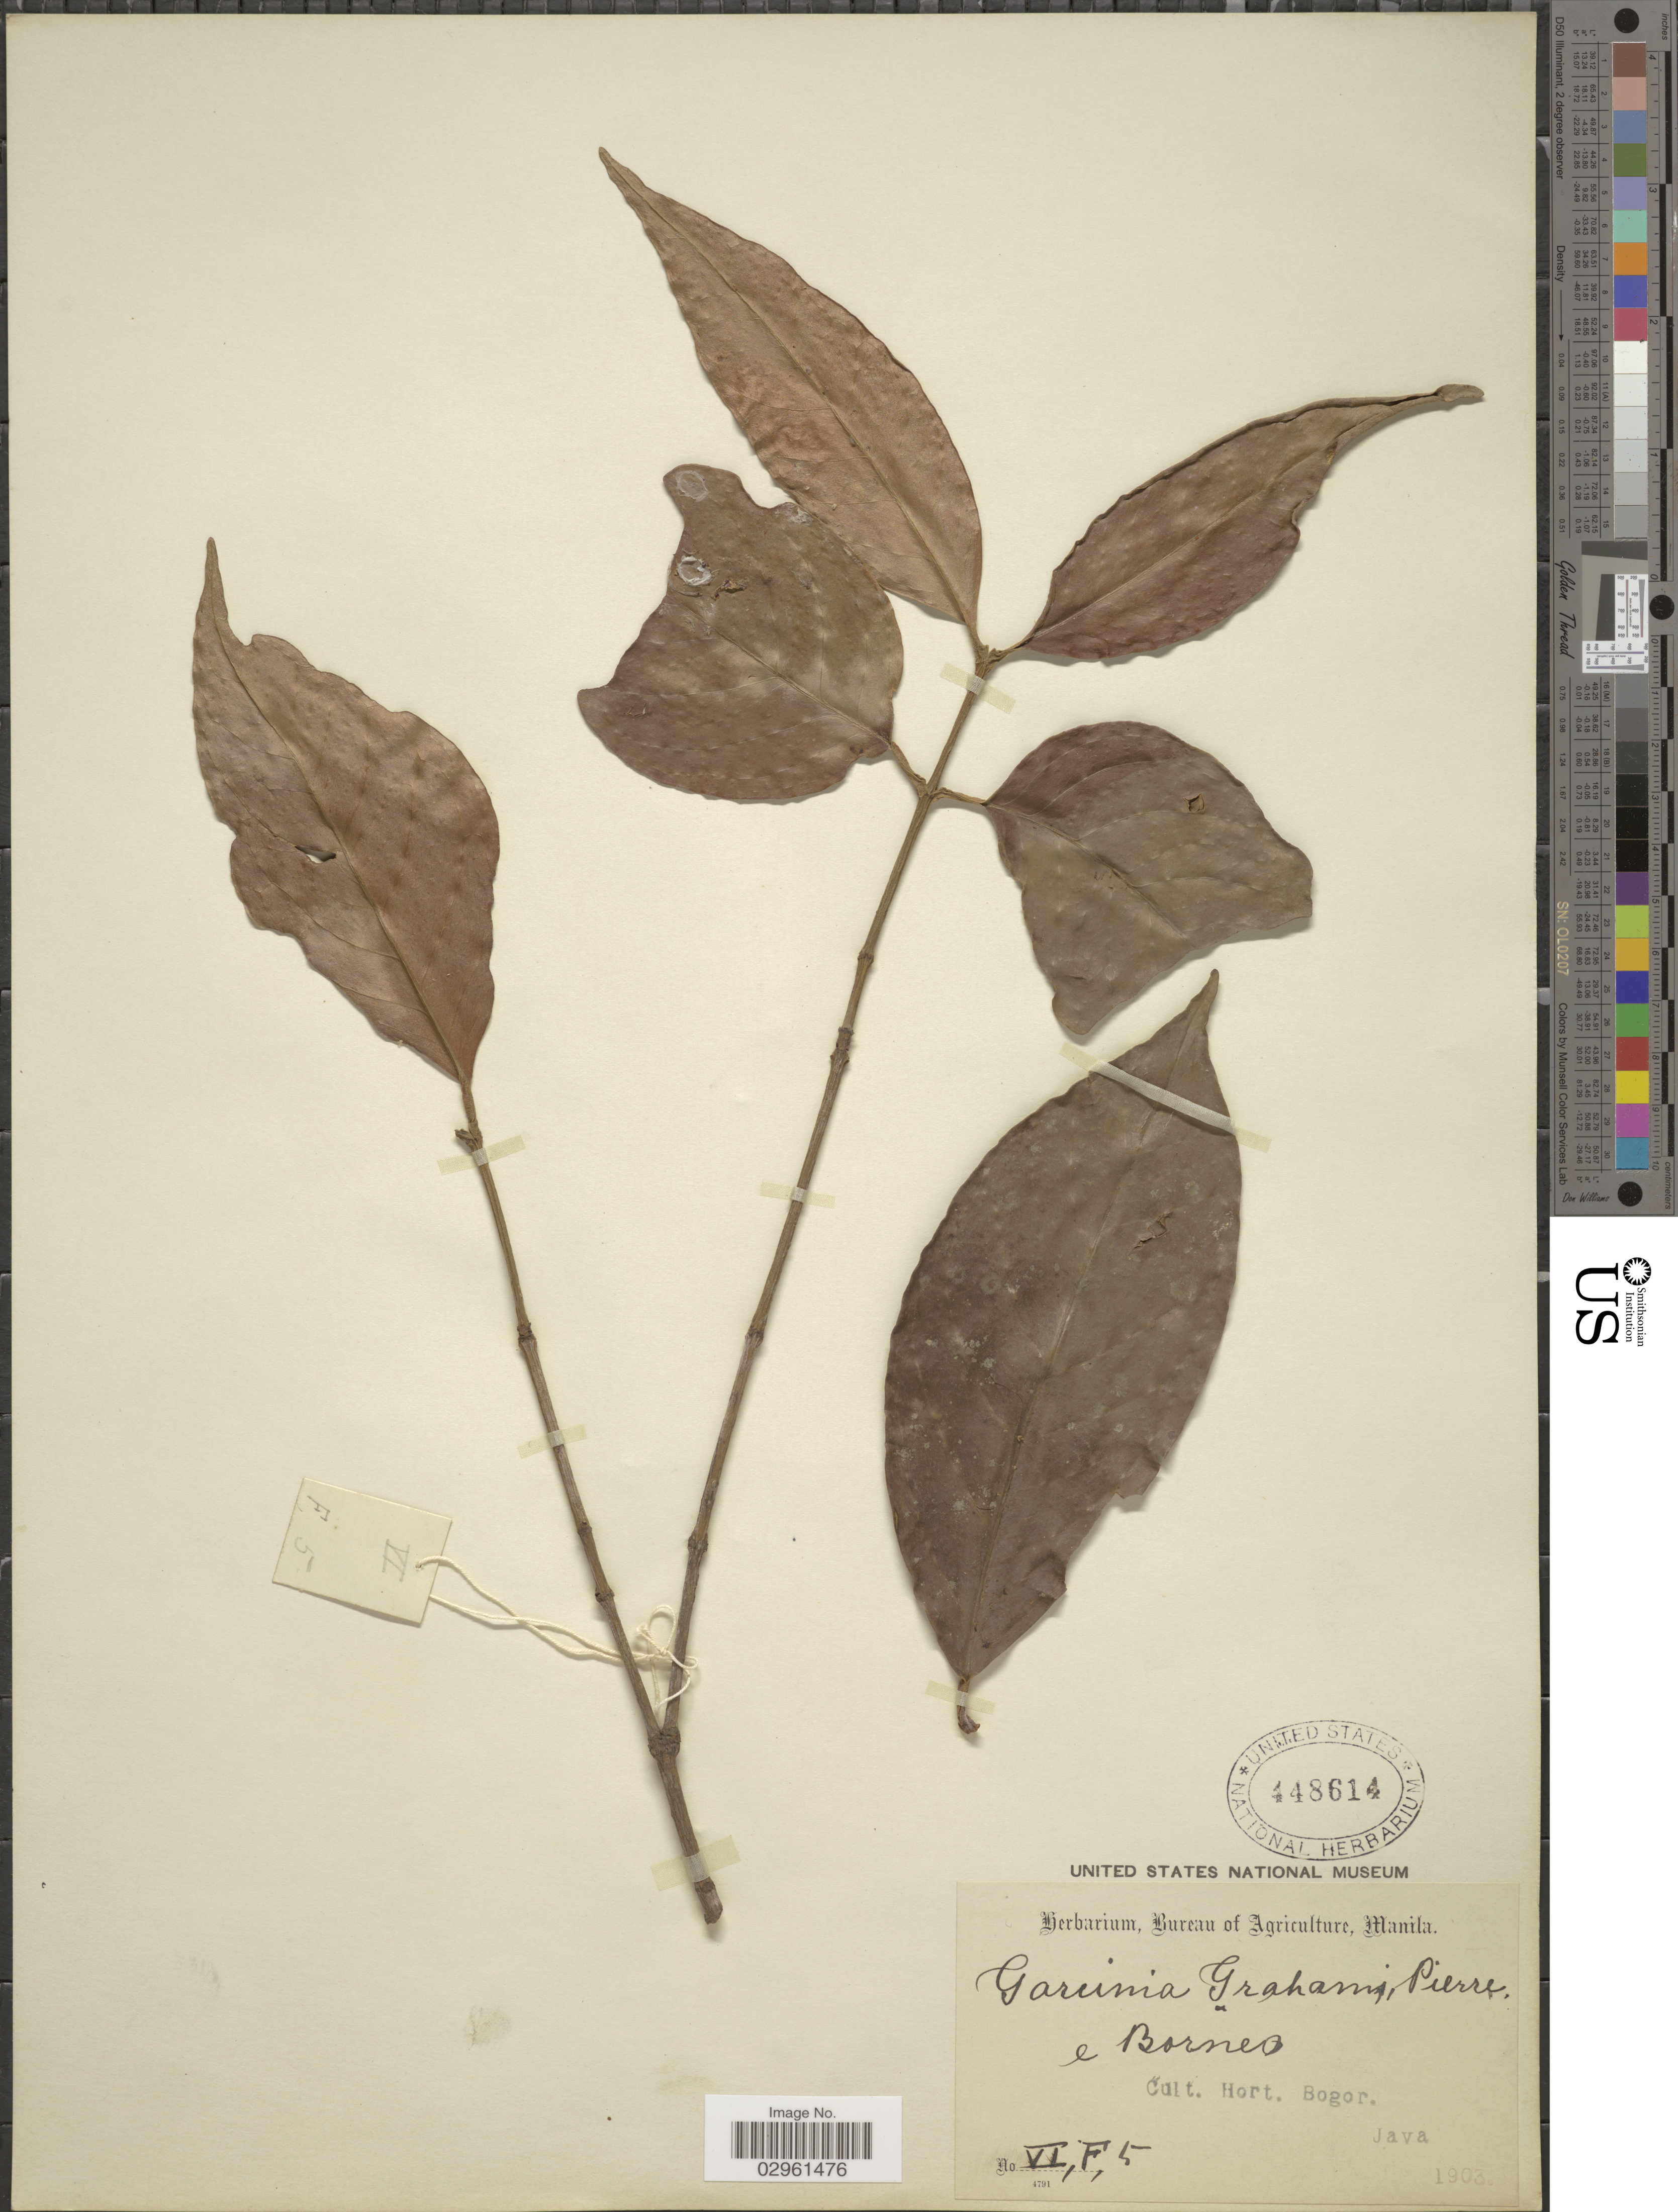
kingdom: Plantae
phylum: Tracheophyta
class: Magnoliopsida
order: Malpighiales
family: Clusiaceae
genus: Garcinia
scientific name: Garcinia grahamii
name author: Pierre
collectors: Ex herb. Bureau of Agriculture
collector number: VI,F,5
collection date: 1903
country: Indonesia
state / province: Java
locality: E Borneo, Cult. Hort. Bogor.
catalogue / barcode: US 448614